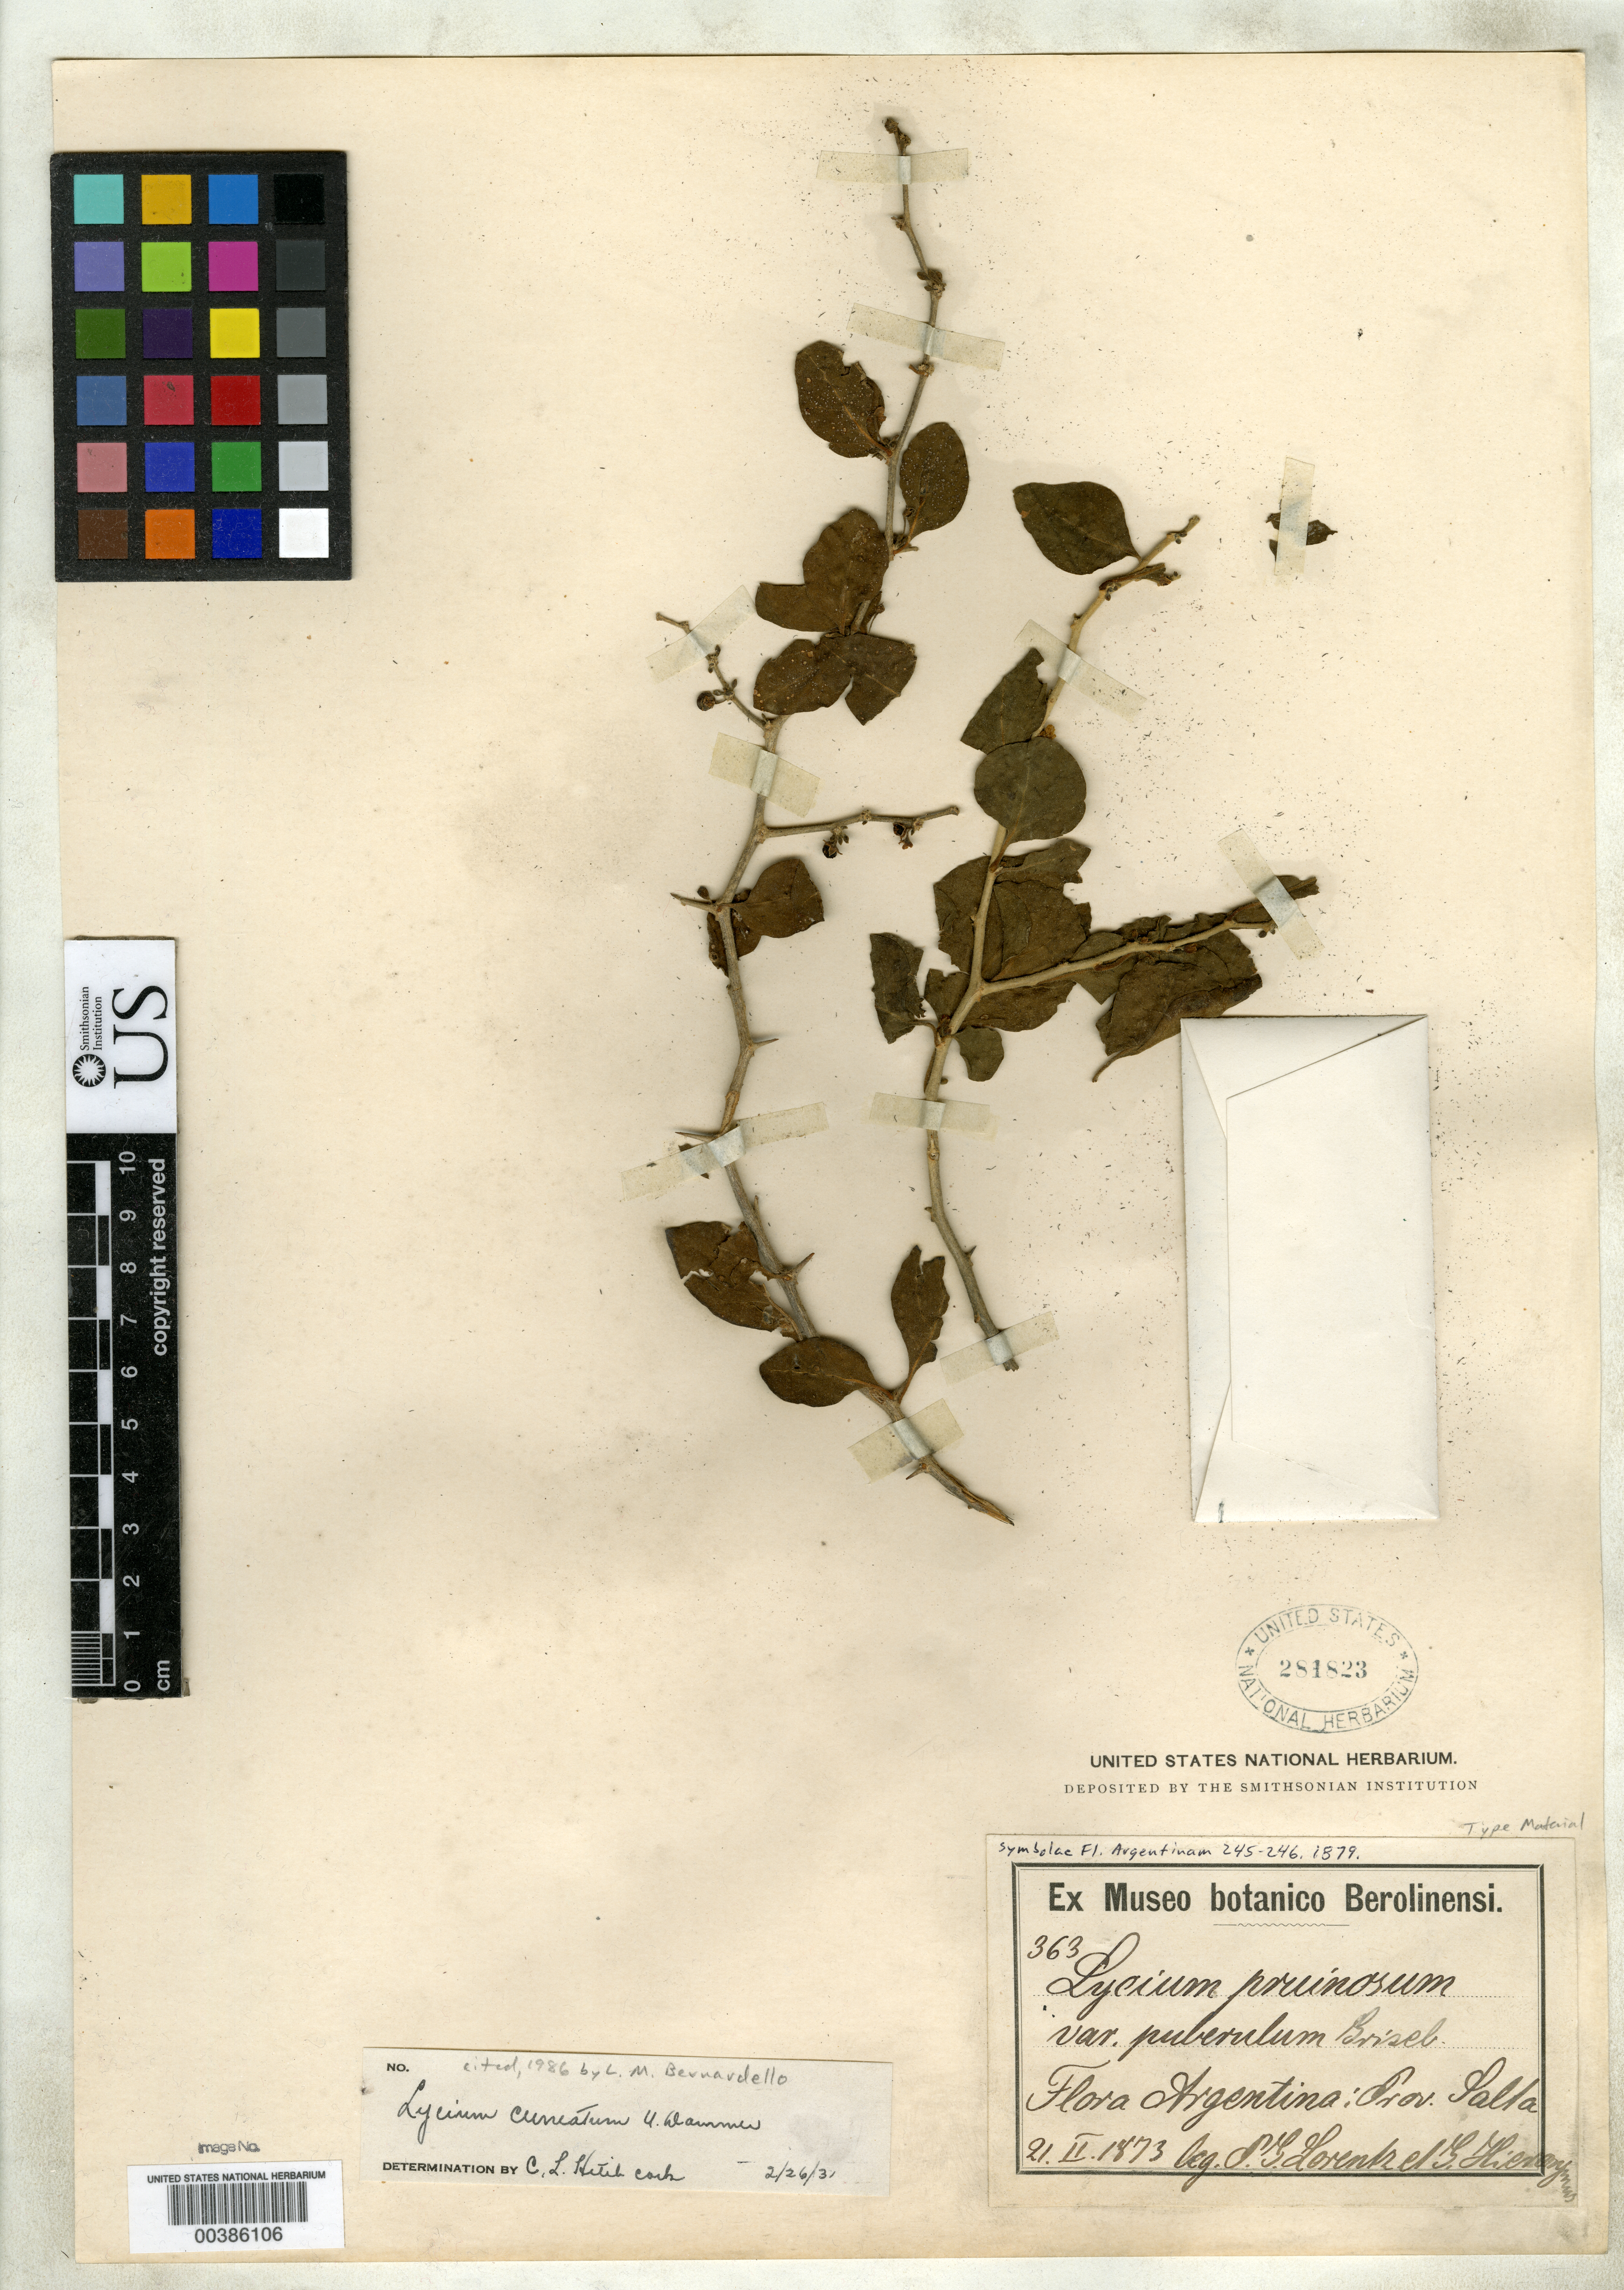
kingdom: Plantae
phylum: Tracheophyta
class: Magnoliopsida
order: Solanales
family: Solanaceae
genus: Lycium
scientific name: Lycium pruinosum var. puberulum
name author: Griseb.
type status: Type Material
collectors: P. G. Lorentz & G. H. Hieronymus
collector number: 363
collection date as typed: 21 Feb 1873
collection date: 1873-02-21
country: Argentina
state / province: Salta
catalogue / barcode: US 281823